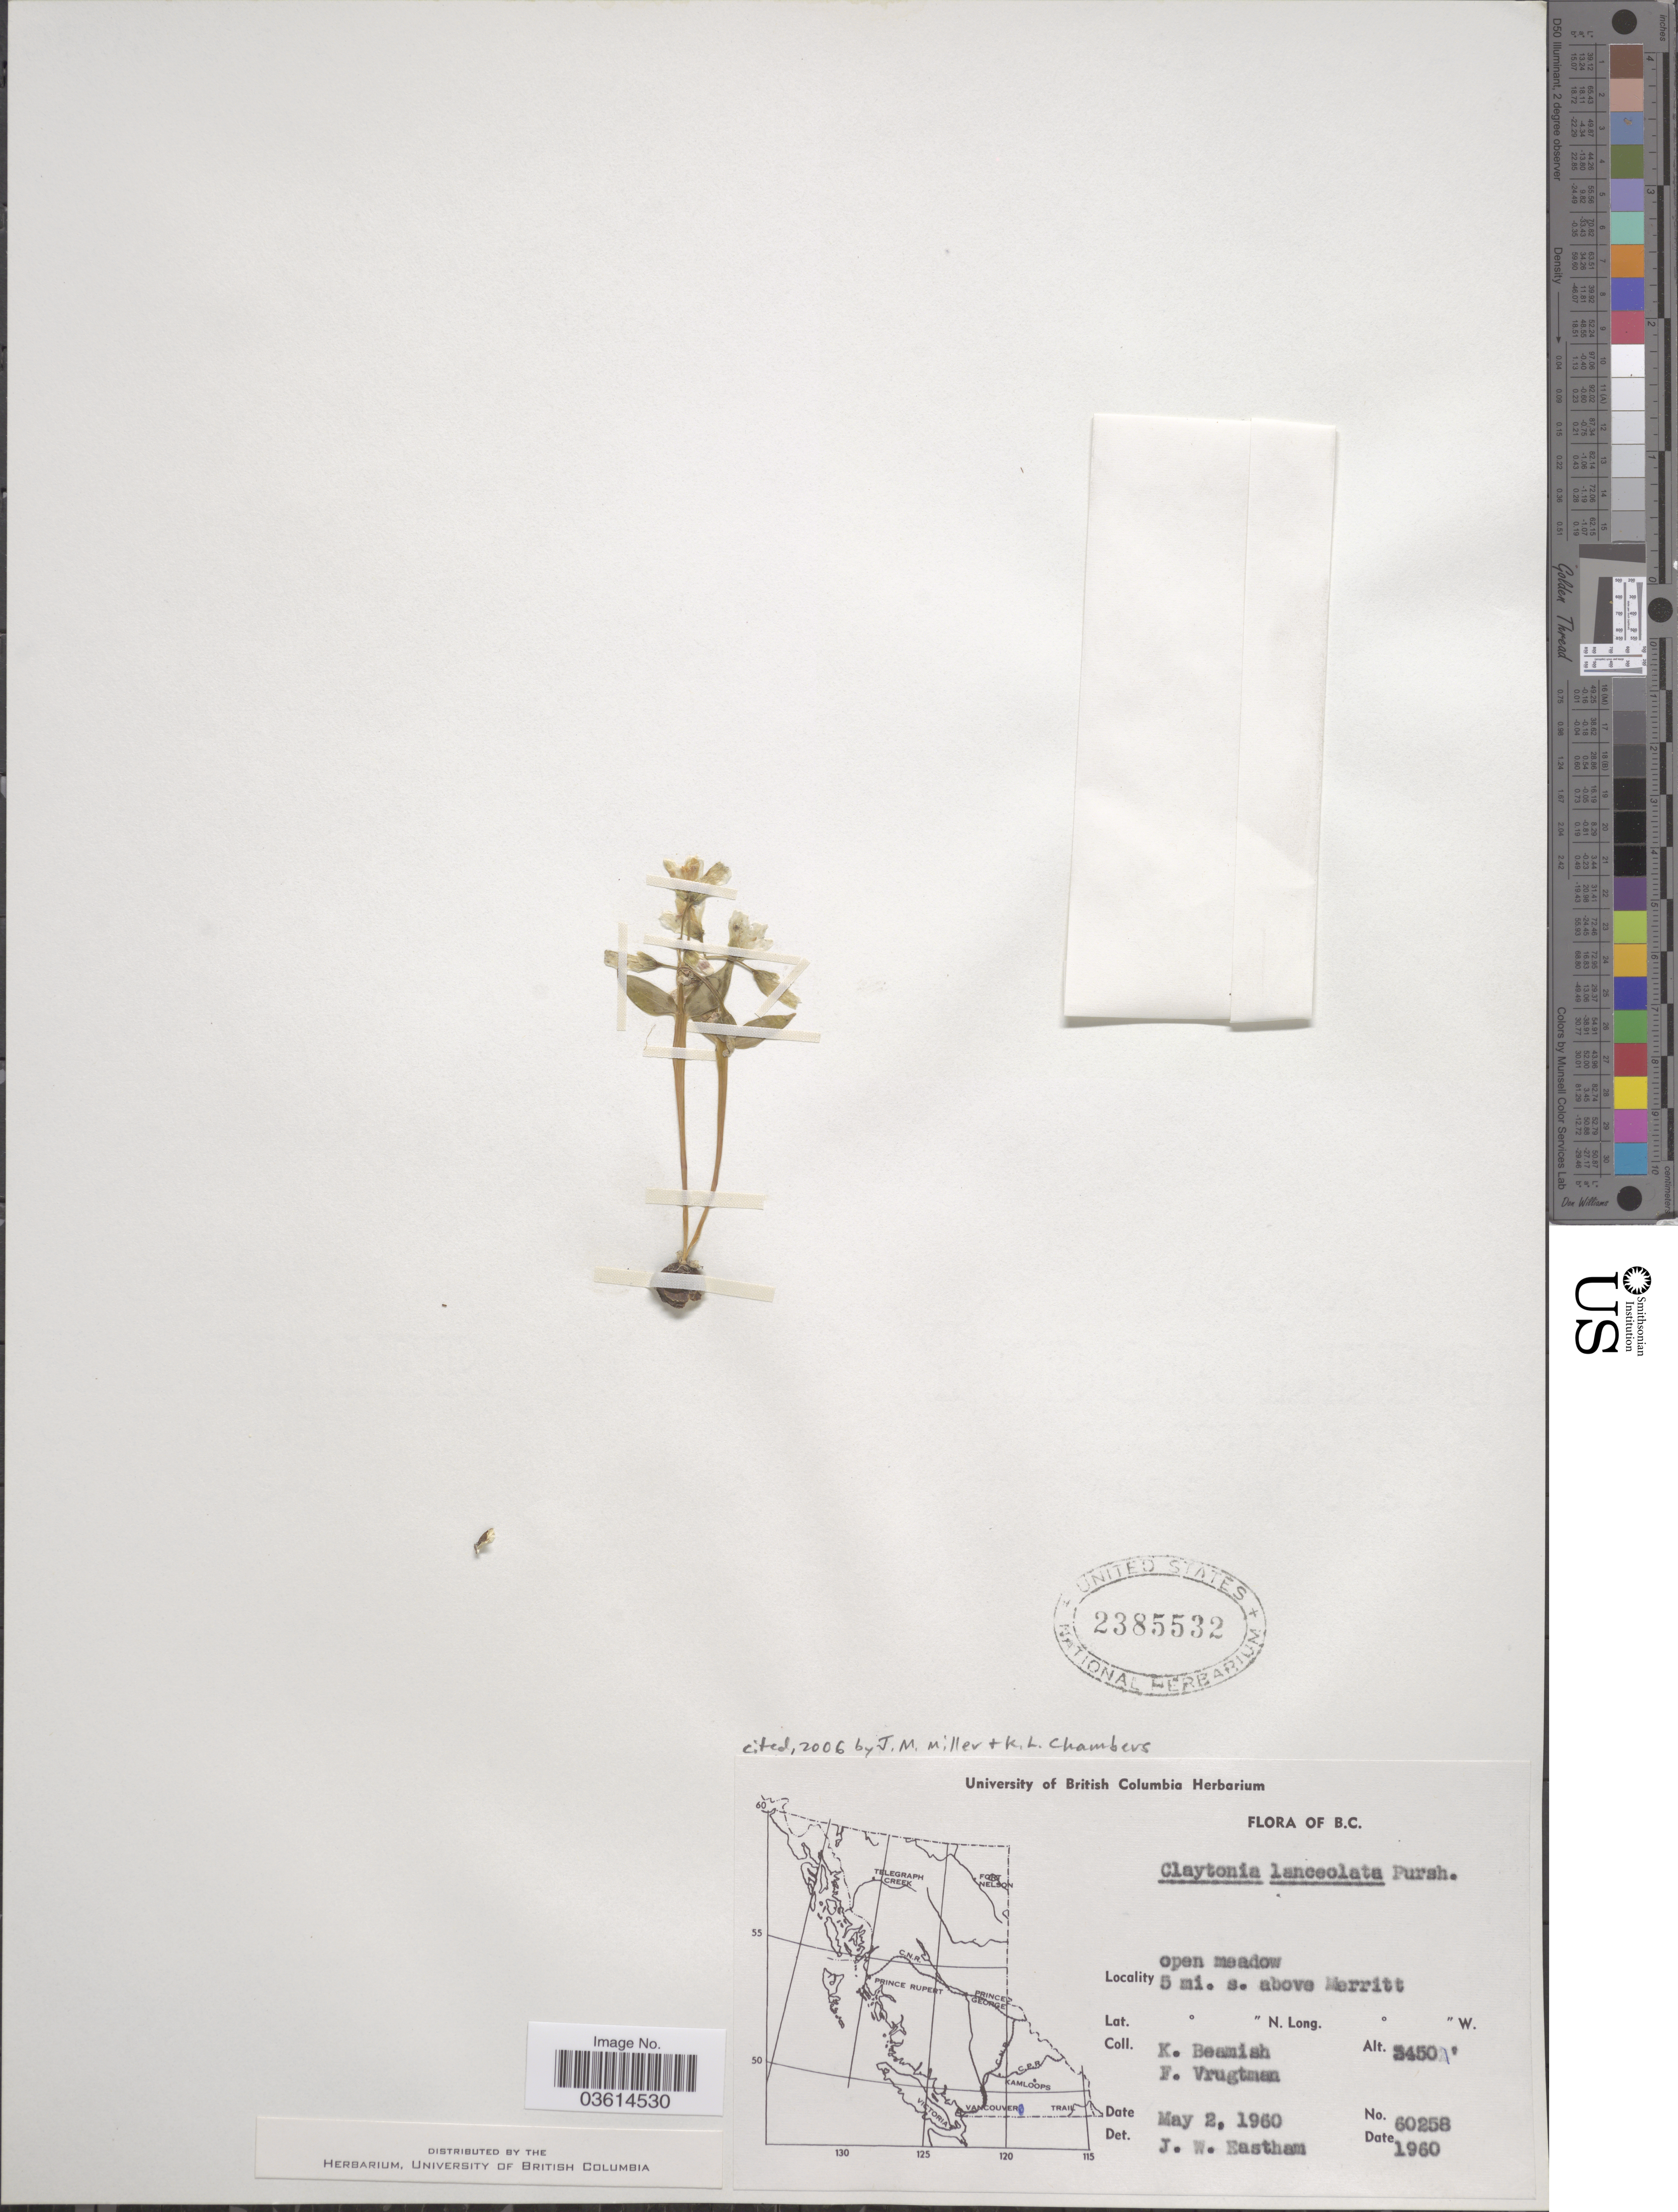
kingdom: Plantae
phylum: Tracheophyta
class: Magnoliopsida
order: Caryophyllales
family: Montiaceae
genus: Claytonia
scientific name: Claytonia lanceolata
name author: Pursh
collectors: K. Beamish & F. Vrugtman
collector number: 60258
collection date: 1960-05-02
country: Canada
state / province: British Columbia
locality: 5 mi. s. above Merritt.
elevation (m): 1052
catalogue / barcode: US 2385532